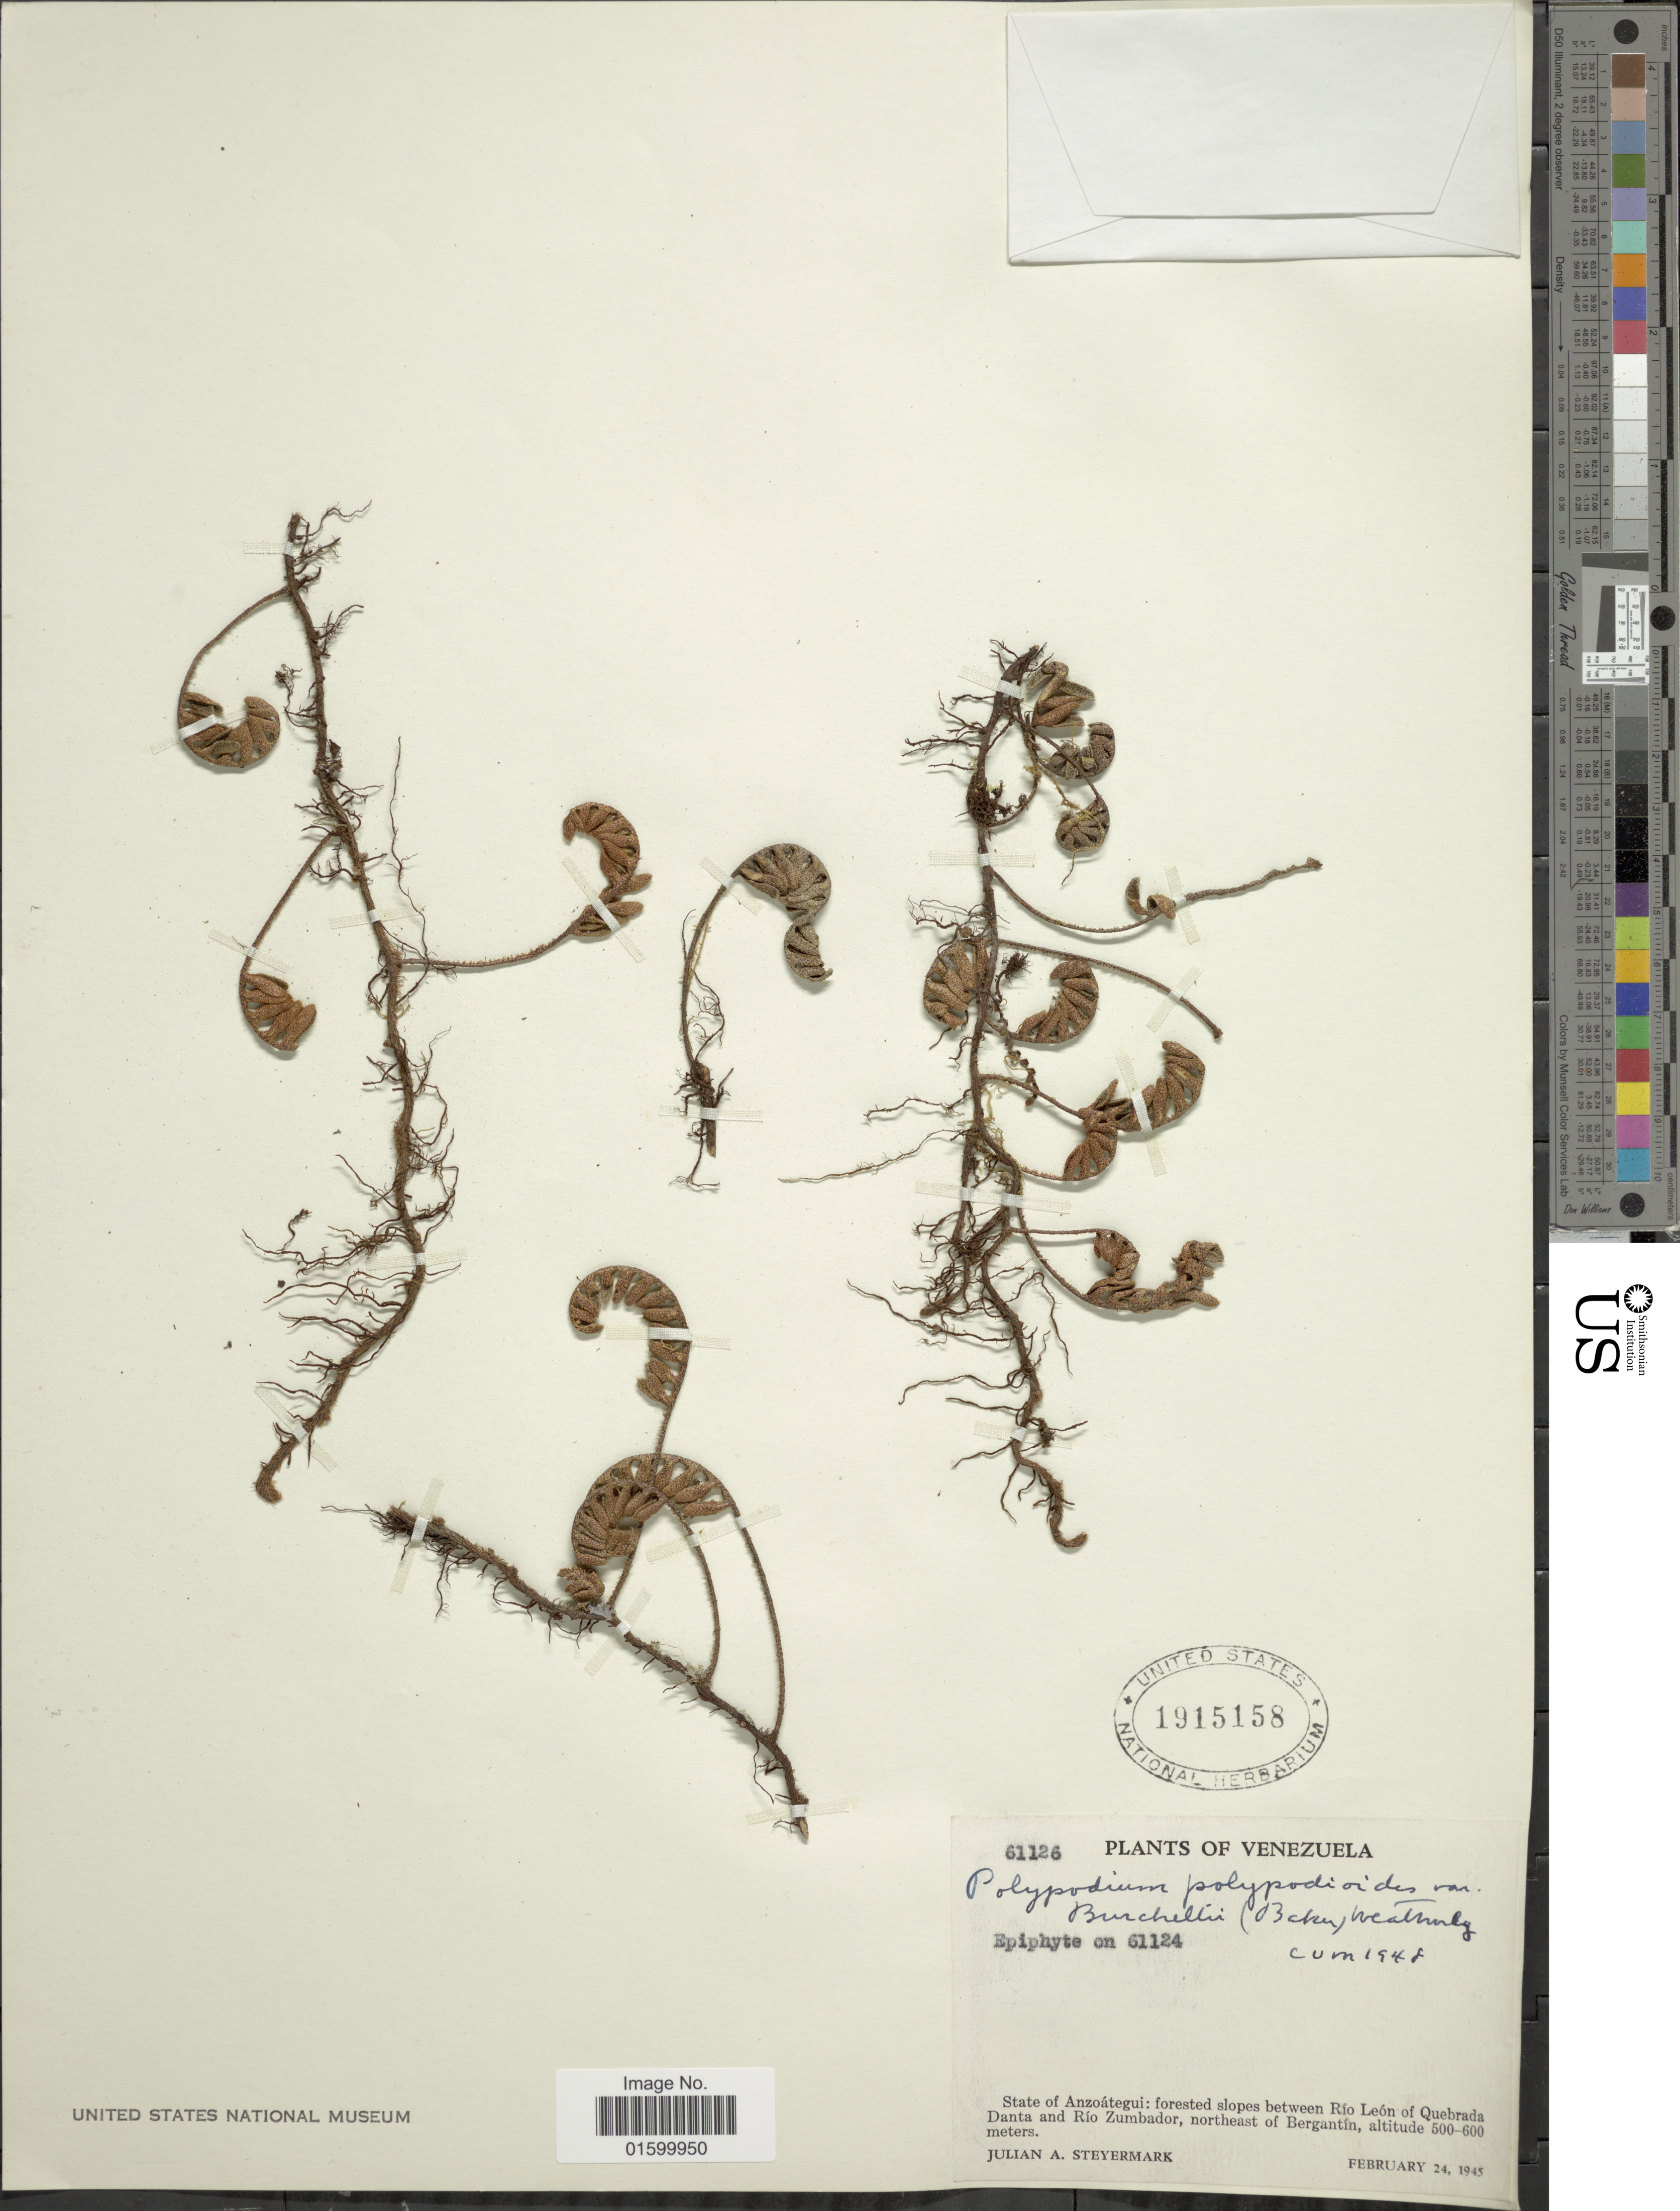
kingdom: Plantae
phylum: Tracheophyta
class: Polypodiopsida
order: Polypodiales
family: Polypodiaceae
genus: Pleopeltis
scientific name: Pleopeltis polypodioides var. burchellii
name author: (Baker) A.R. Sm.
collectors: J. Steyermark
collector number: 61126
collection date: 1945-02-24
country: Venezuela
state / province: Anzoategui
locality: State of Anzoategui, between Rio Leon of Quebrada Danta and Rio Zumbador, northeast of Bergantin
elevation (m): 500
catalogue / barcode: US 1915158